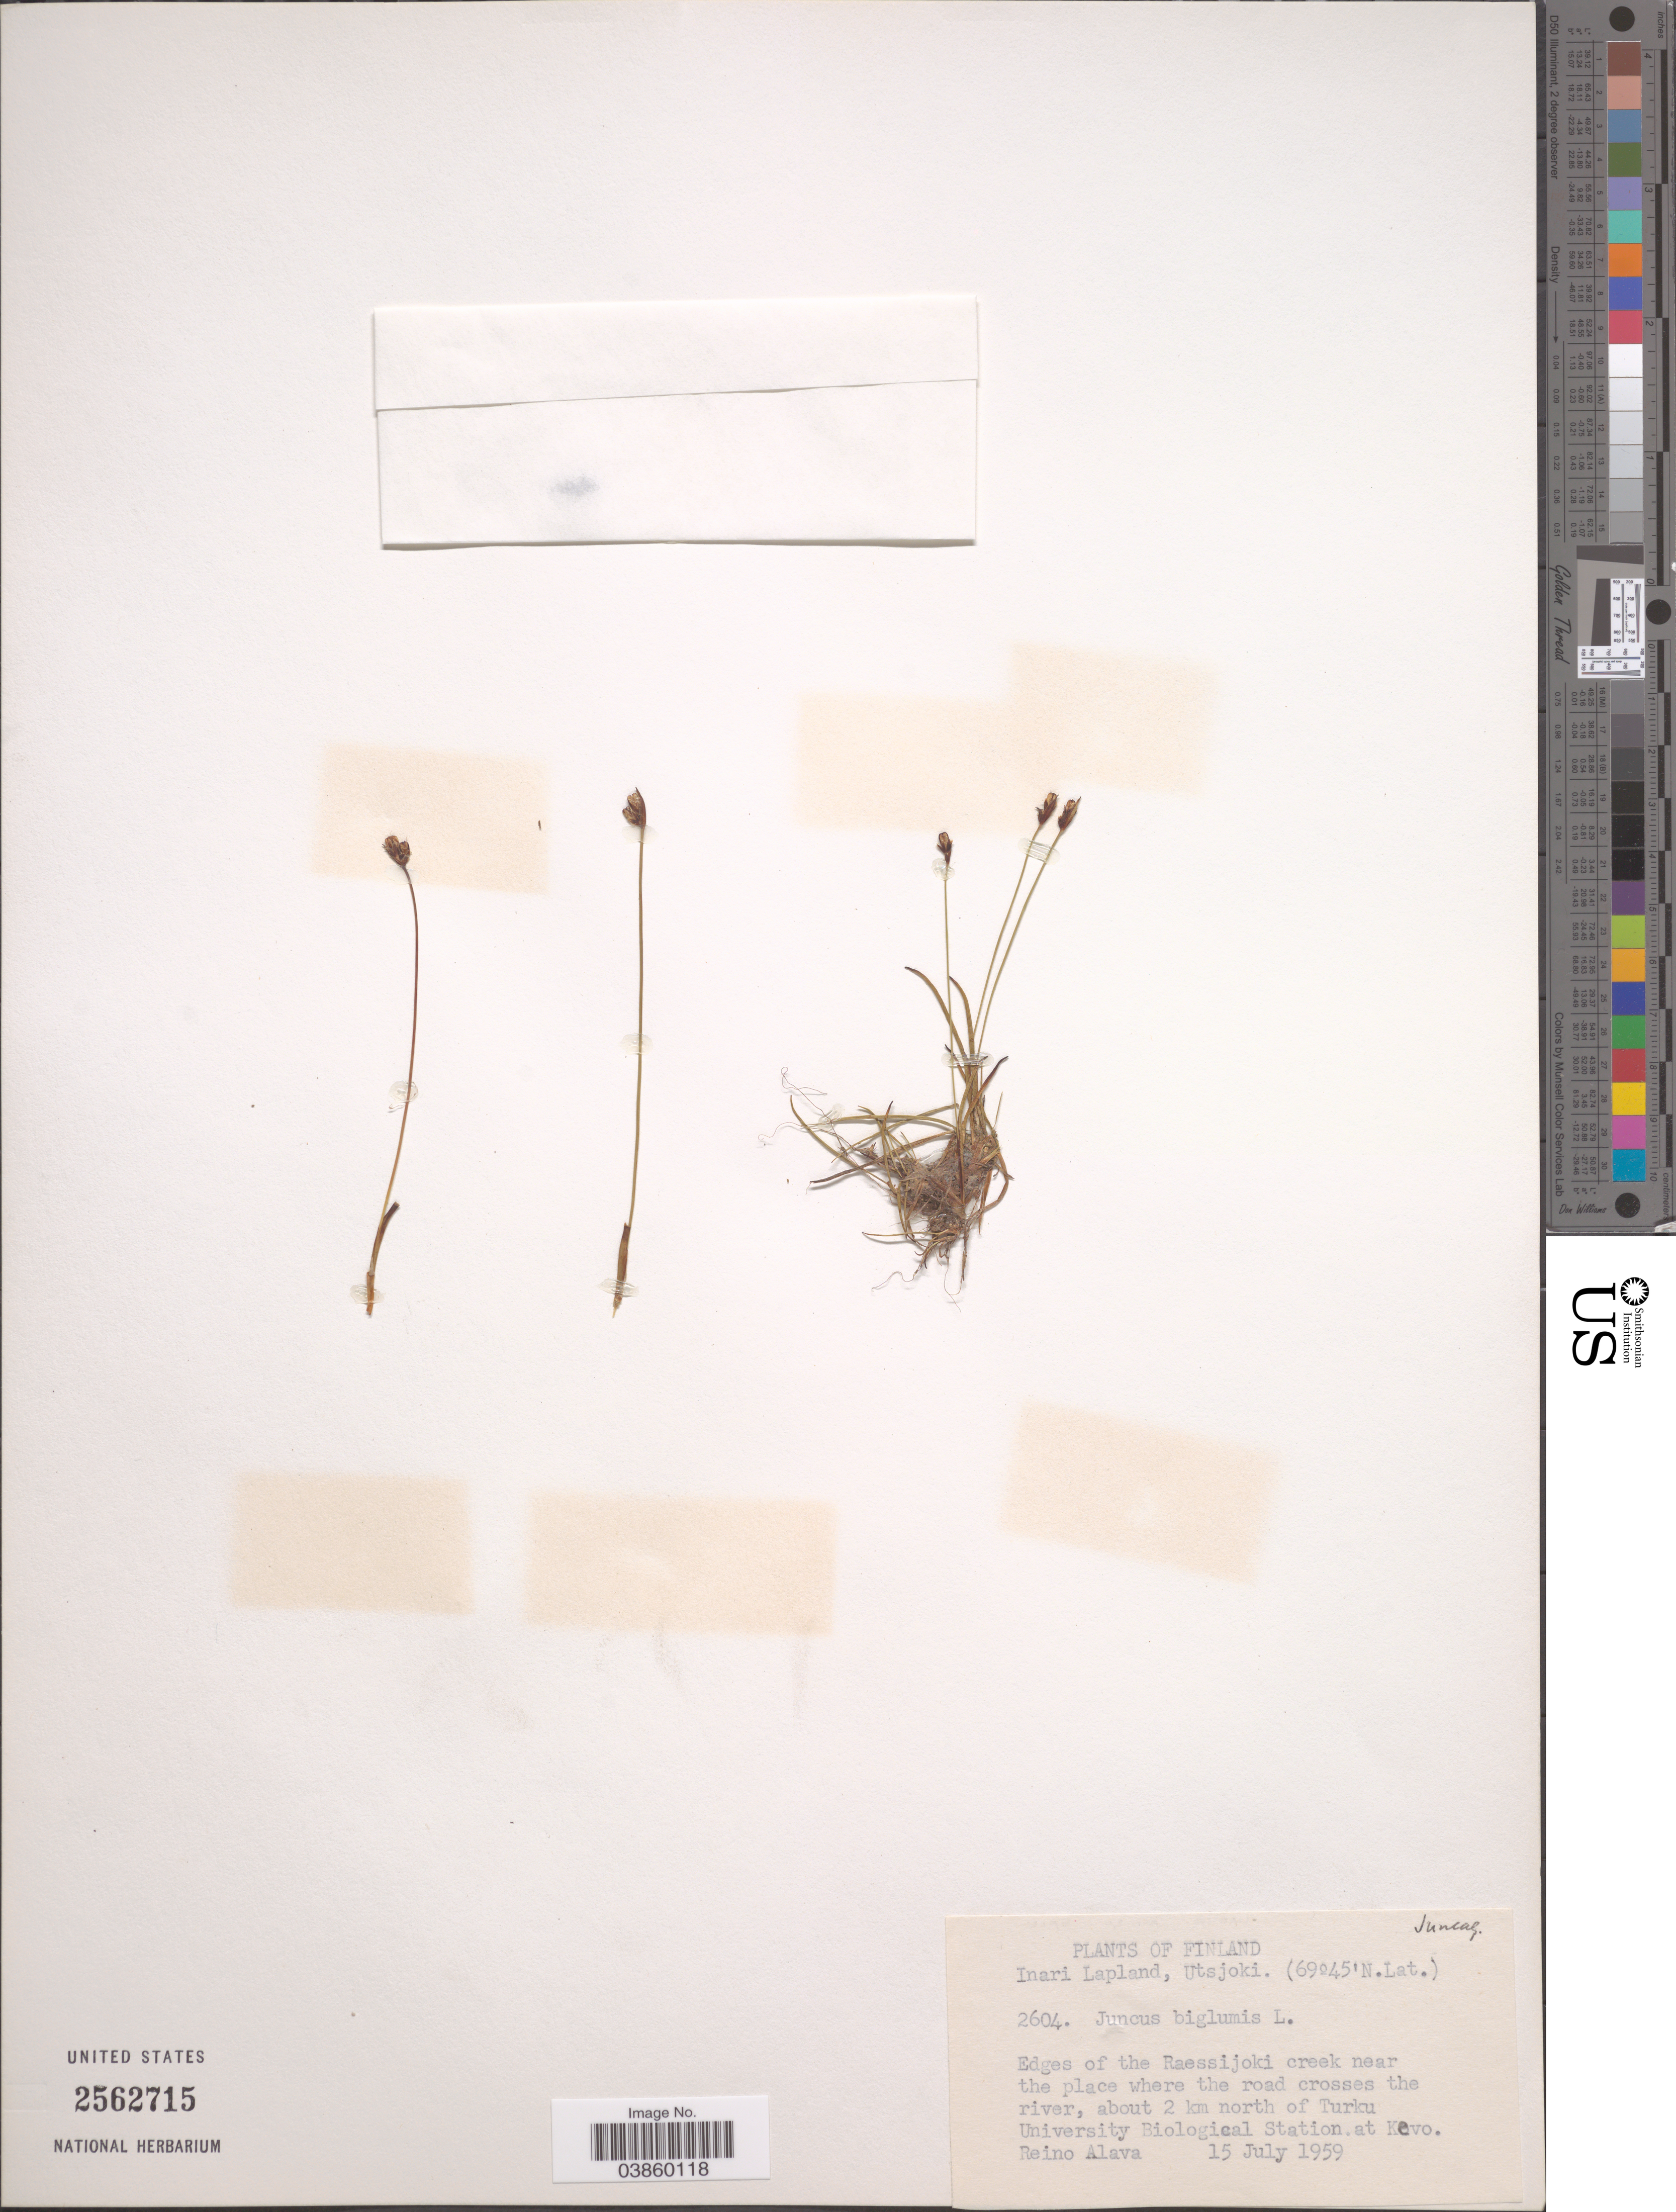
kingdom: Plantae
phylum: Tracheophyta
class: Liliopsida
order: Poales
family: Juncaceae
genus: Juncus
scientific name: Juncus biglumis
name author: L.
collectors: R. O. Alava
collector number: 2604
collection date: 1959-07-15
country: Finland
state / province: Lappi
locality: Inari, Utsjoki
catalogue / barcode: US 2562715